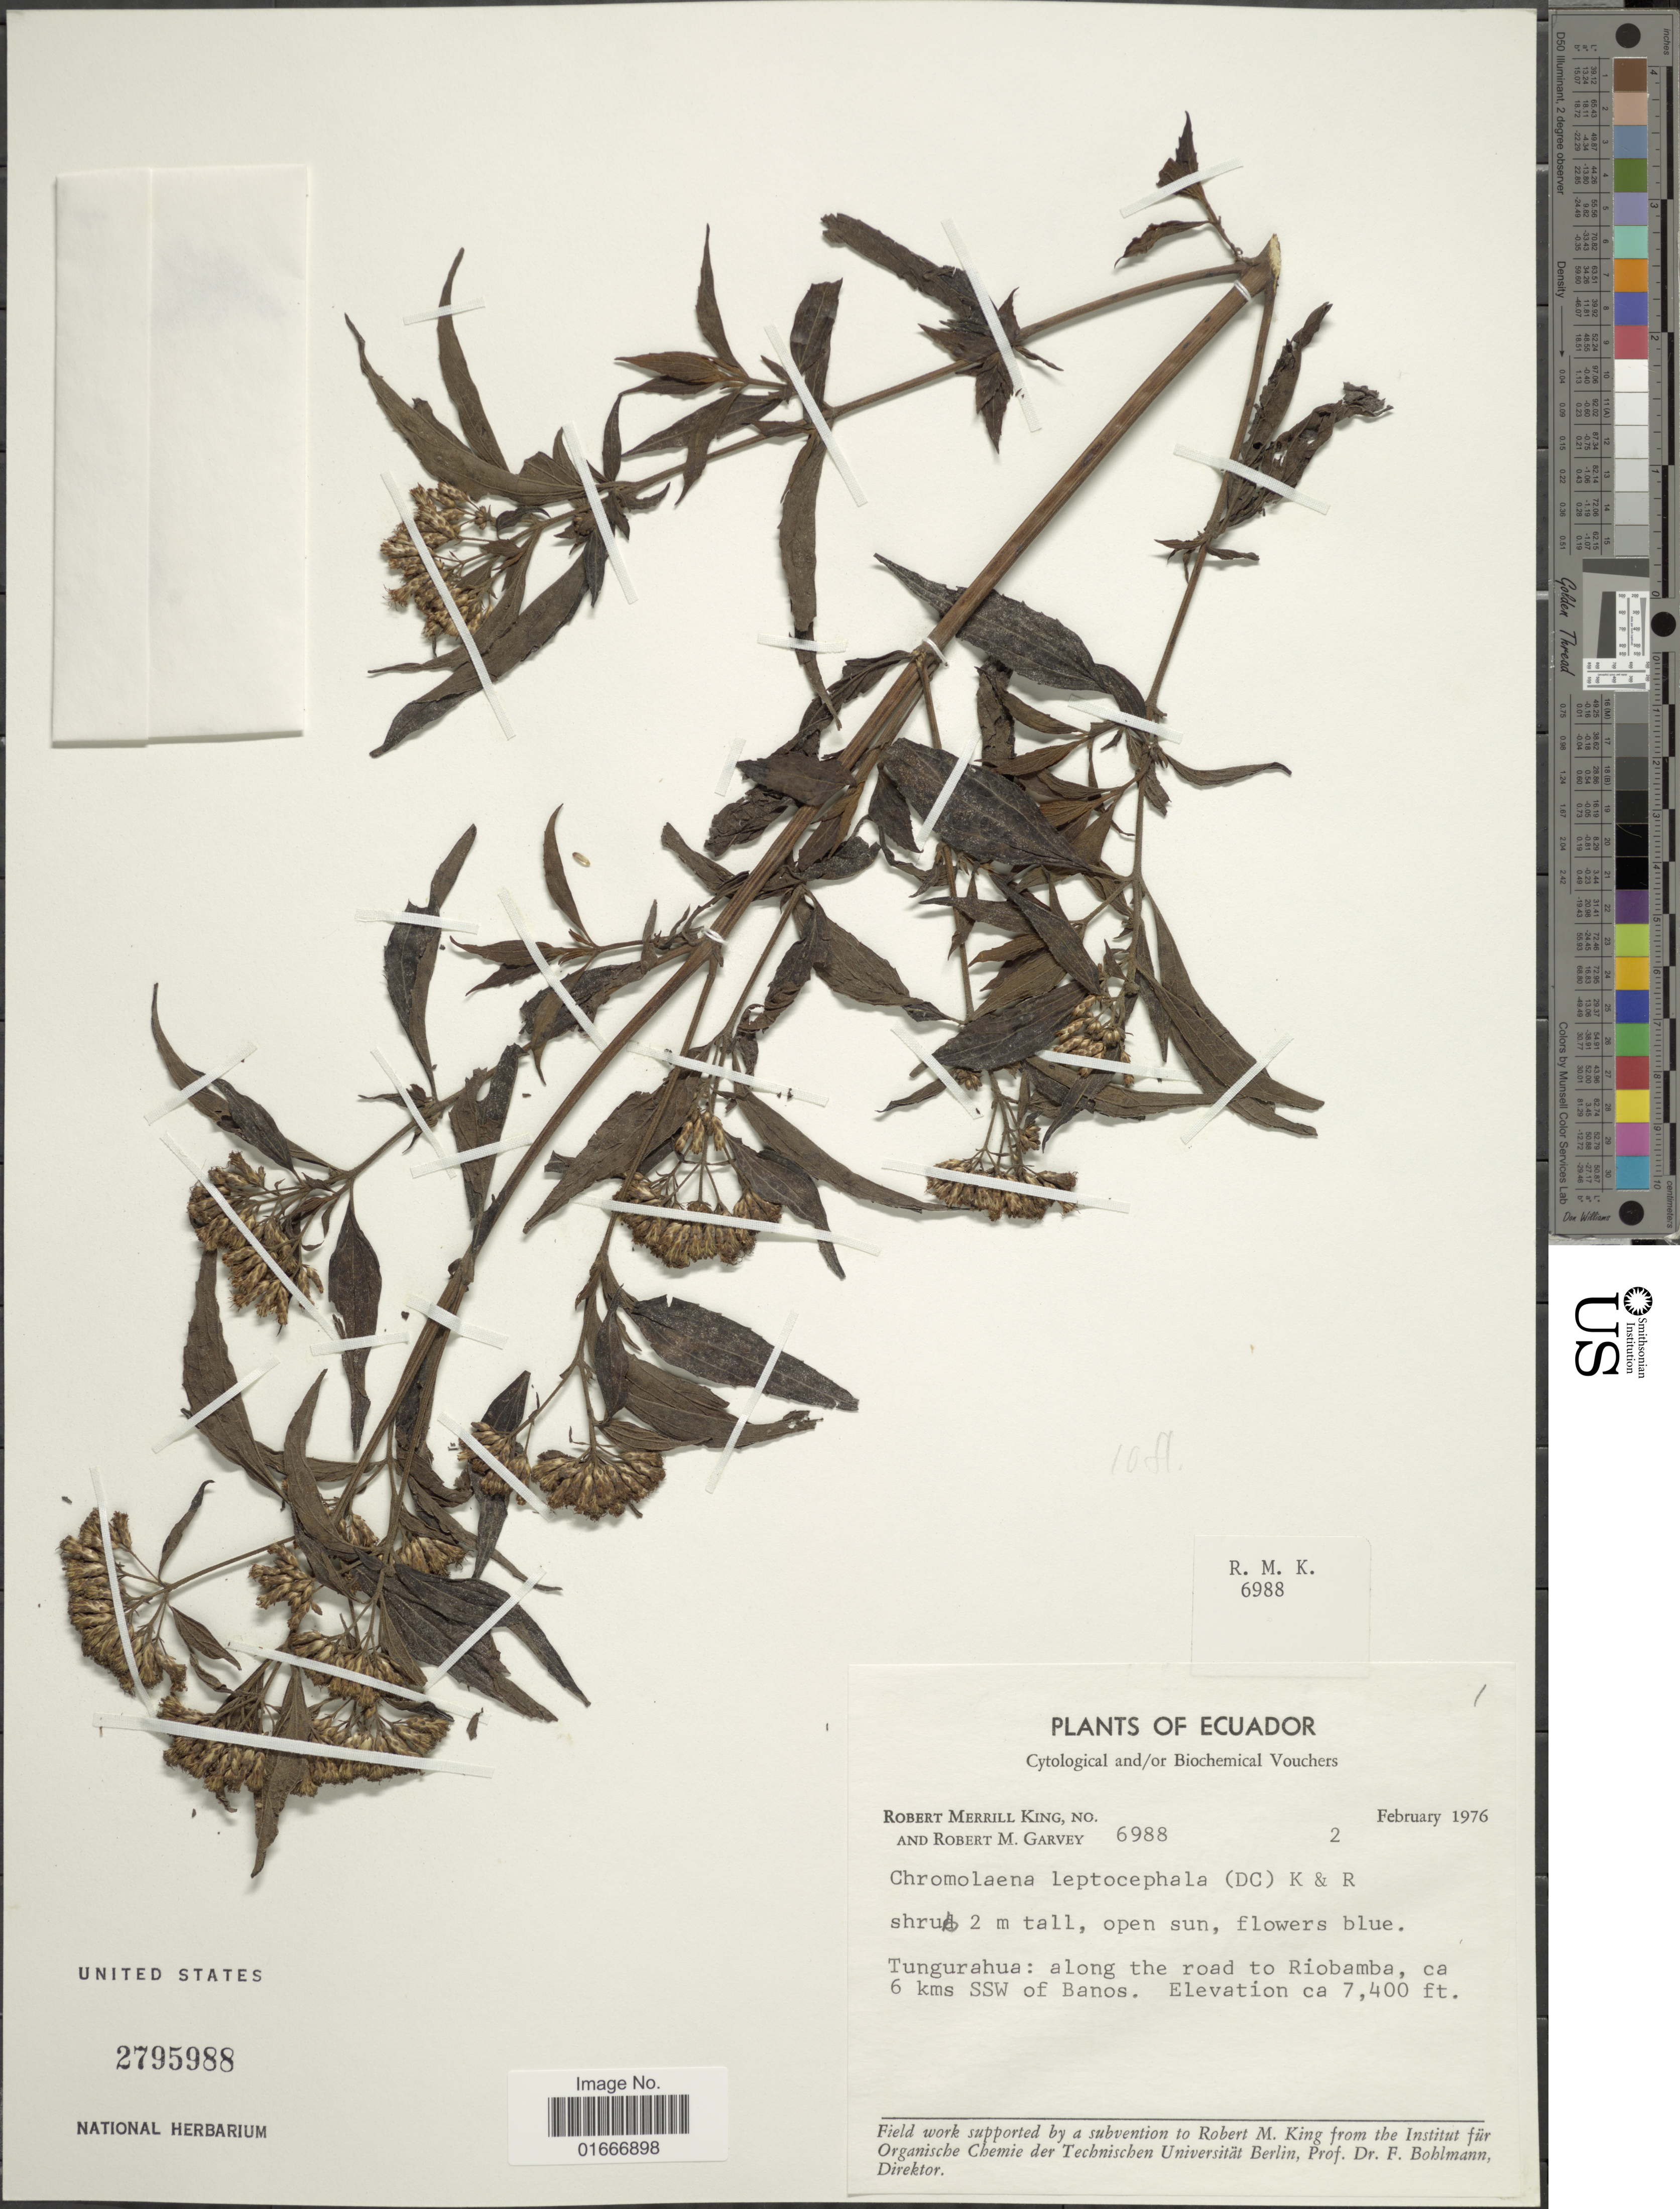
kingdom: Plantae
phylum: Tracheophyta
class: Magnoliopsida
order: Asterales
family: Asteraceae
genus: Chromolaena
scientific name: Chromolaena leptocephala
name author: (DC.) R.M. King & H. Rob.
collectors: R. M. King & R. Garvey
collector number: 6988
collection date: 1976-02-02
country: Ecuador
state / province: Tungurahua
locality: Ecuador. Tungurahua: along the road to Rio bamba, ca 6 kms SSW of Baños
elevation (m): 2256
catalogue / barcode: US 2795988